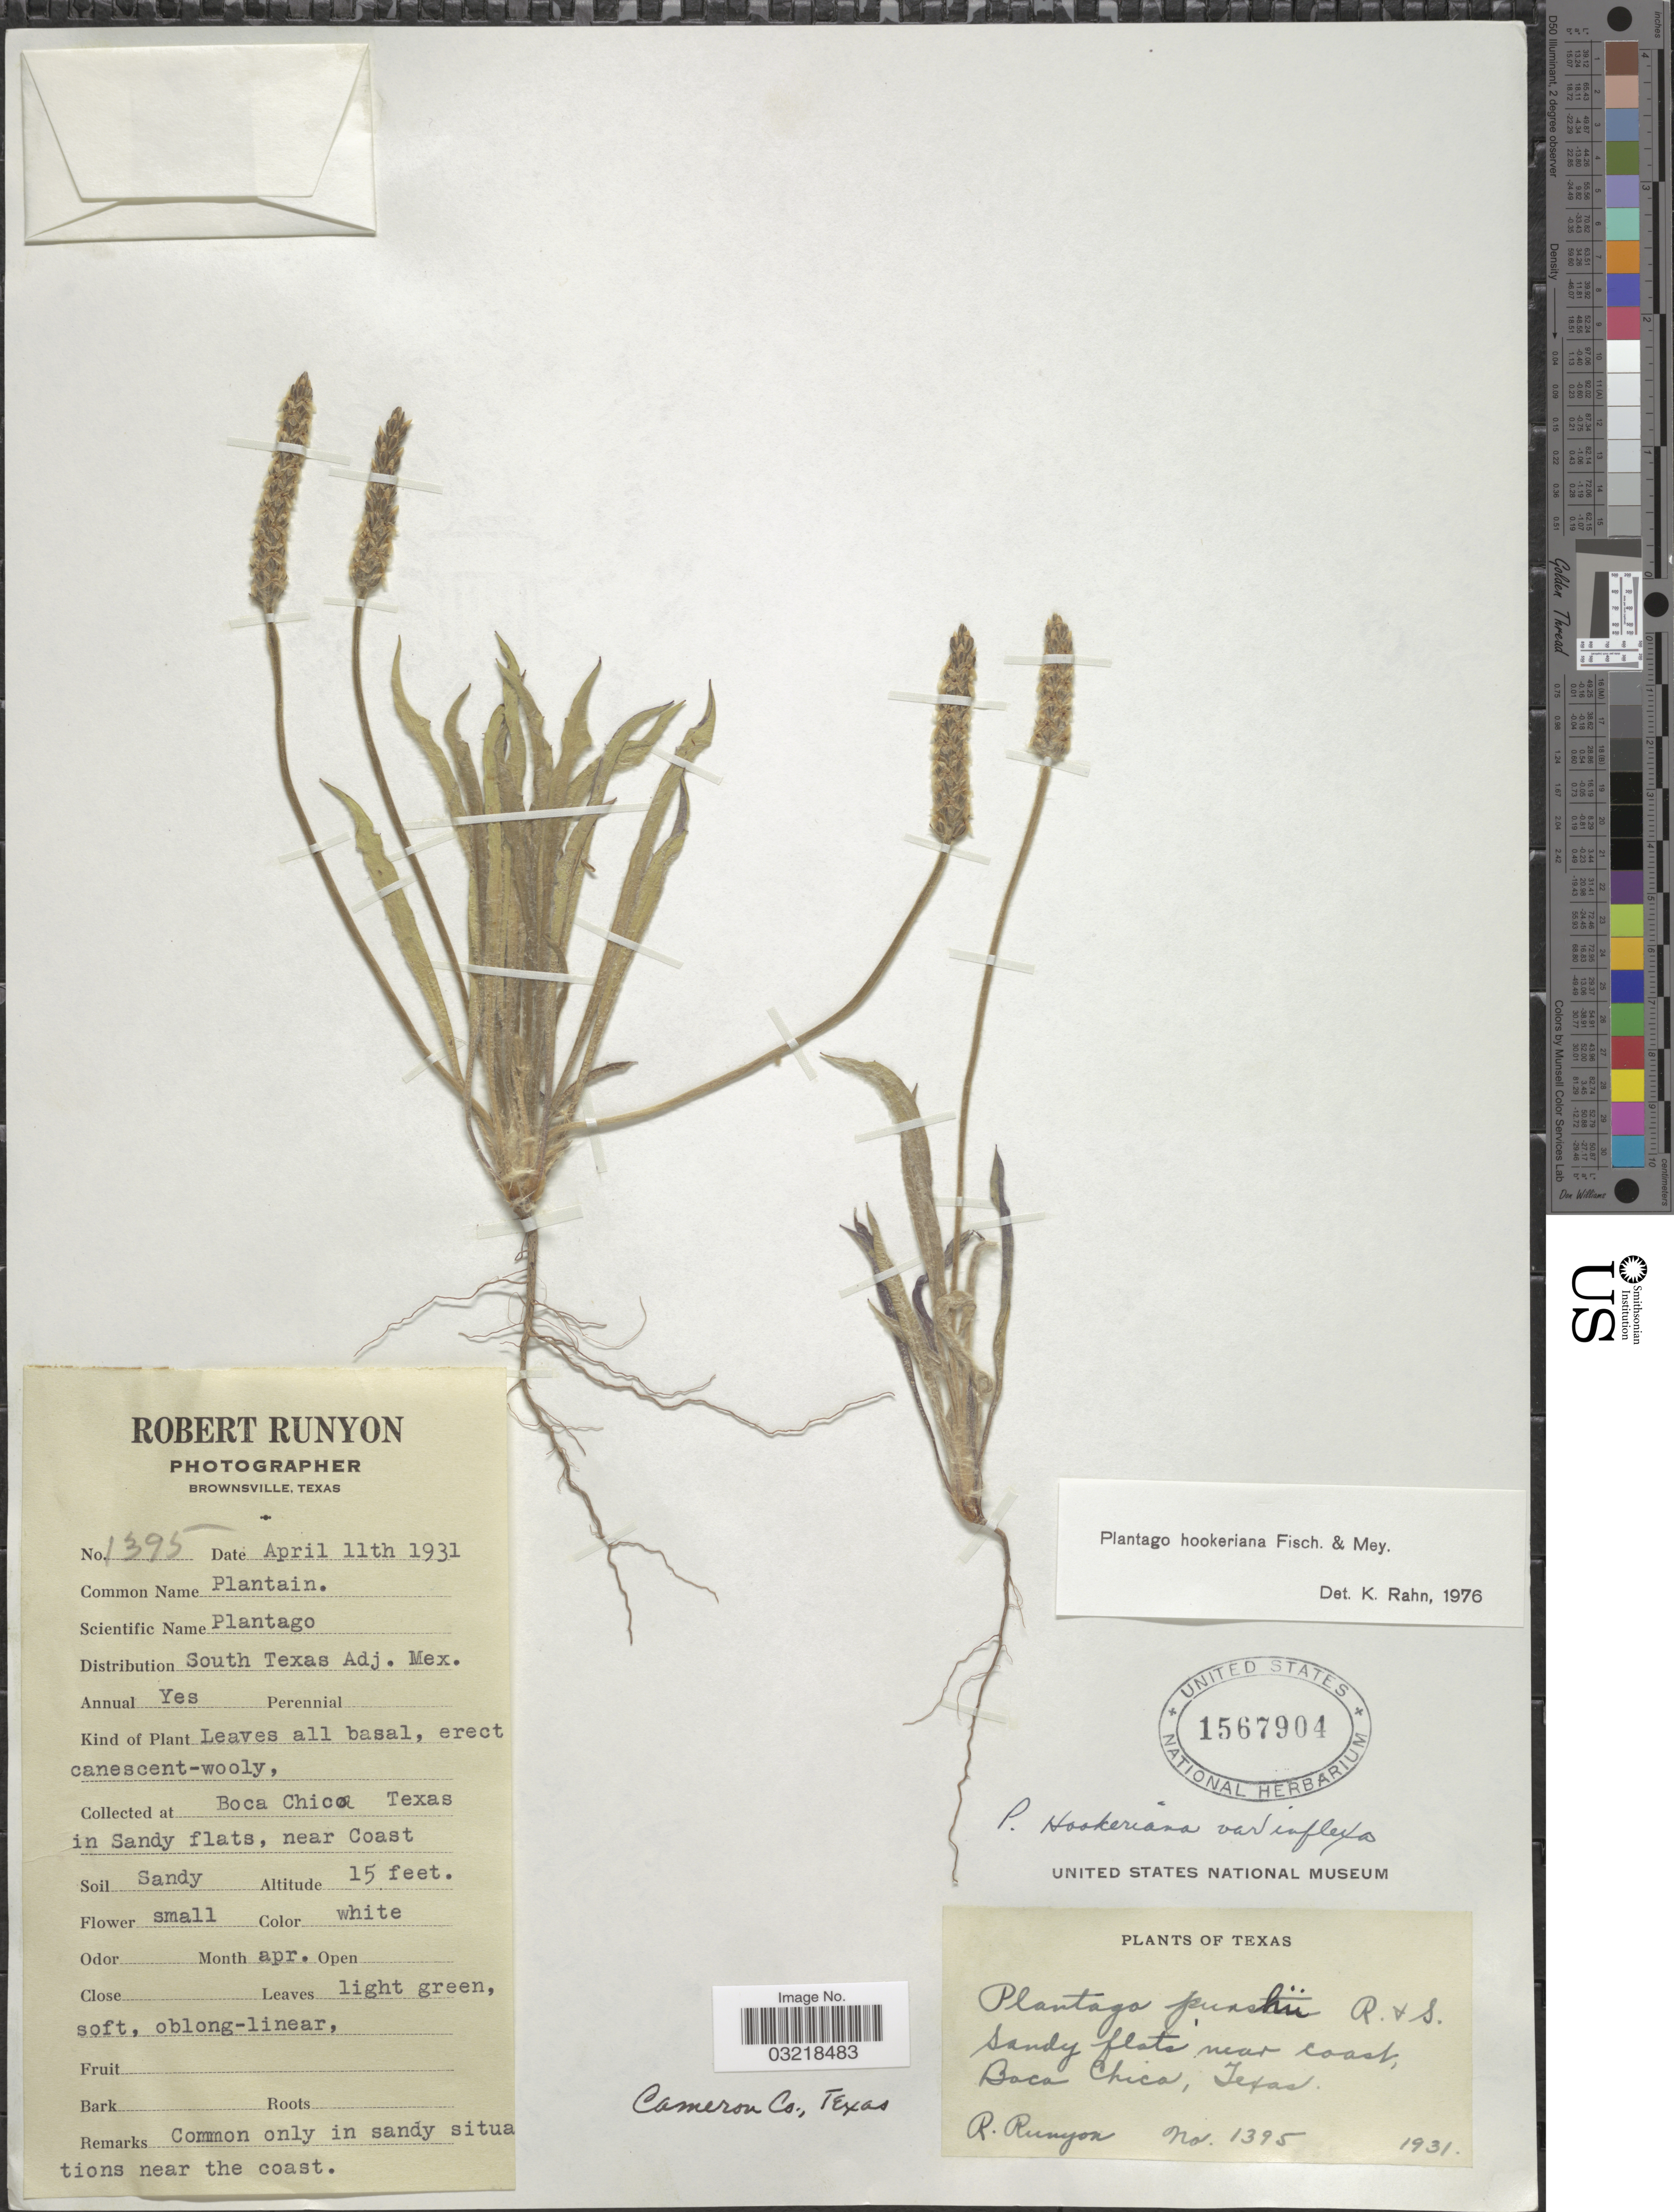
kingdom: Plantae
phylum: Tracheophyta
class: Magnoliopsida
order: Lamiales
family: Plantaginaceae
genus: Plantago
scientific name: Plantago hookeriana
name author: Fisch. & C.A. Mey.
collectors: R. Runyon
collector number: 1395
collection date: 1931-04-11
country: United States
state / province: Texas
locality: Boca Chica. In Sandy flats, near Coast. Cameron Co.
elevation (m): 5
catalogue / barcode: US 1567904